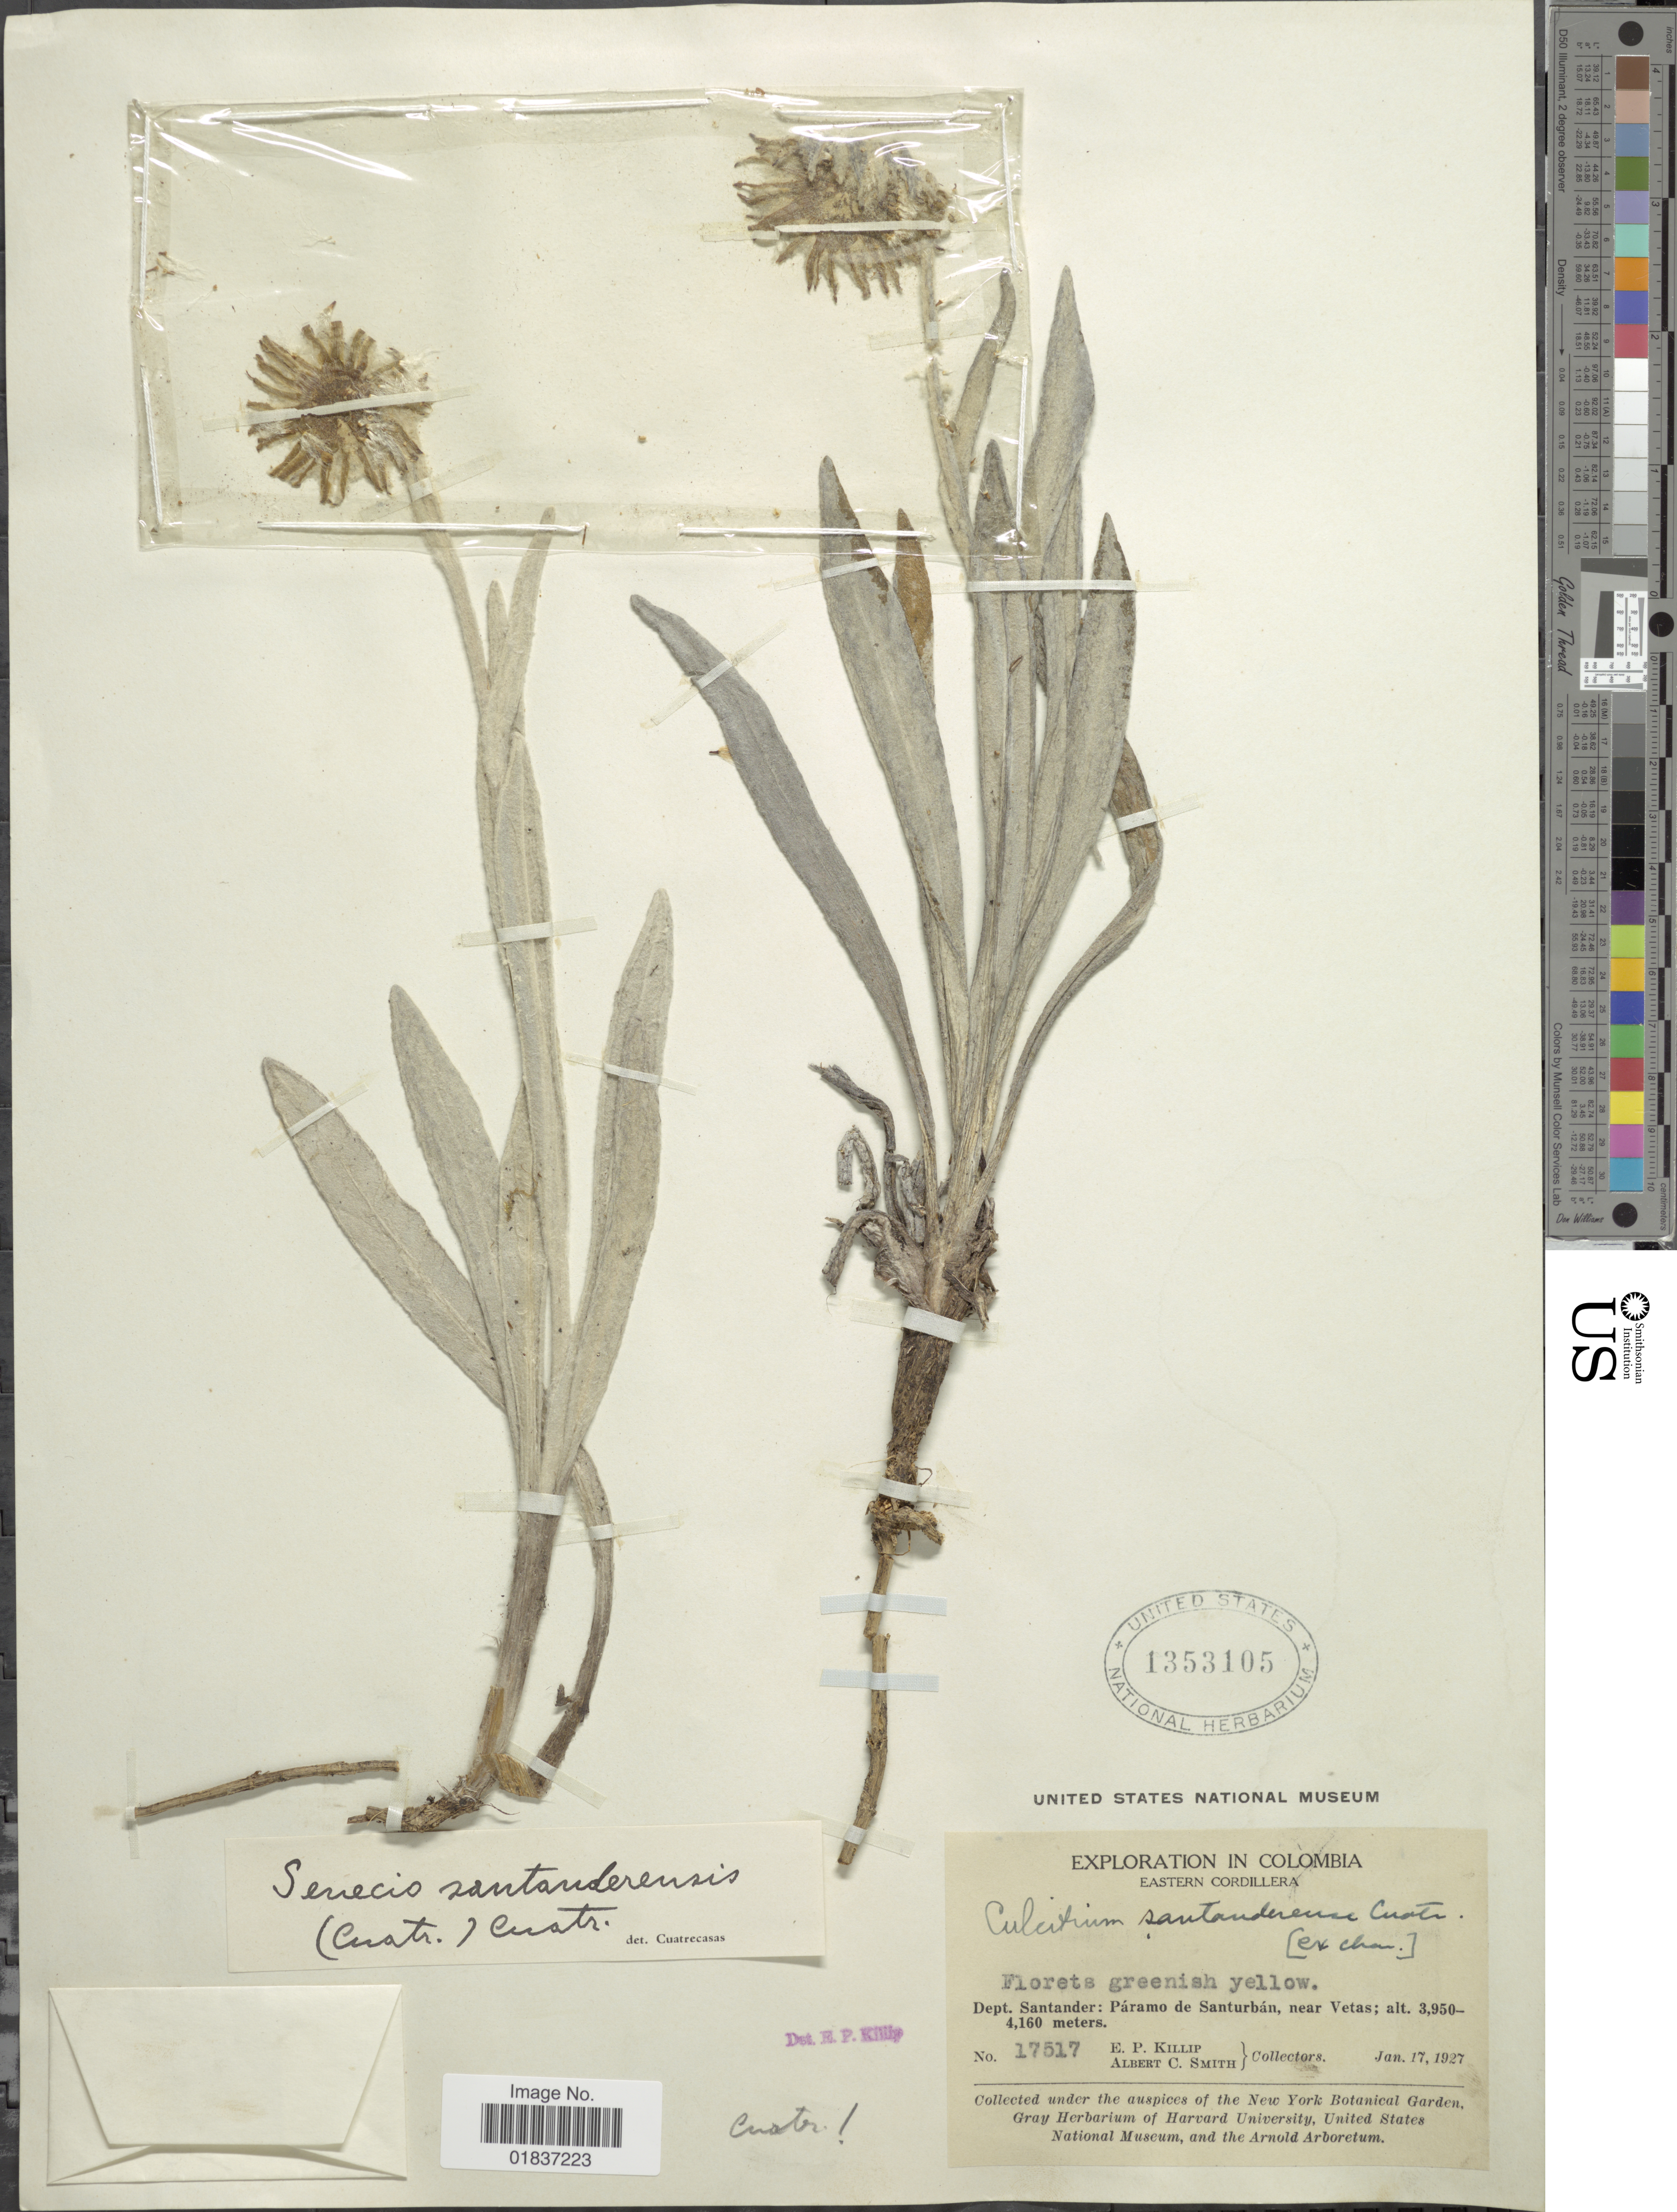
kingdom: Plantae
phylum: Tracheophyta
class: Magnoliopsida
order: Asterales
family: Asteraceae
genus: Senecio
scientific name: Senecio cocuyanus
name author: Cuatrec.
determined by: Salomon, Luciana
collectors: E. P. Killip & A. C. Smith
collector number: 17517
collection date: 1927-01-17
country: Colombia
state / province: Santander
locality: Dept. Santander: Paramo de Santurban, near Vetas. Eastern Cordillera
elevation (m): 3950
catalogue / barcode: US 1353105